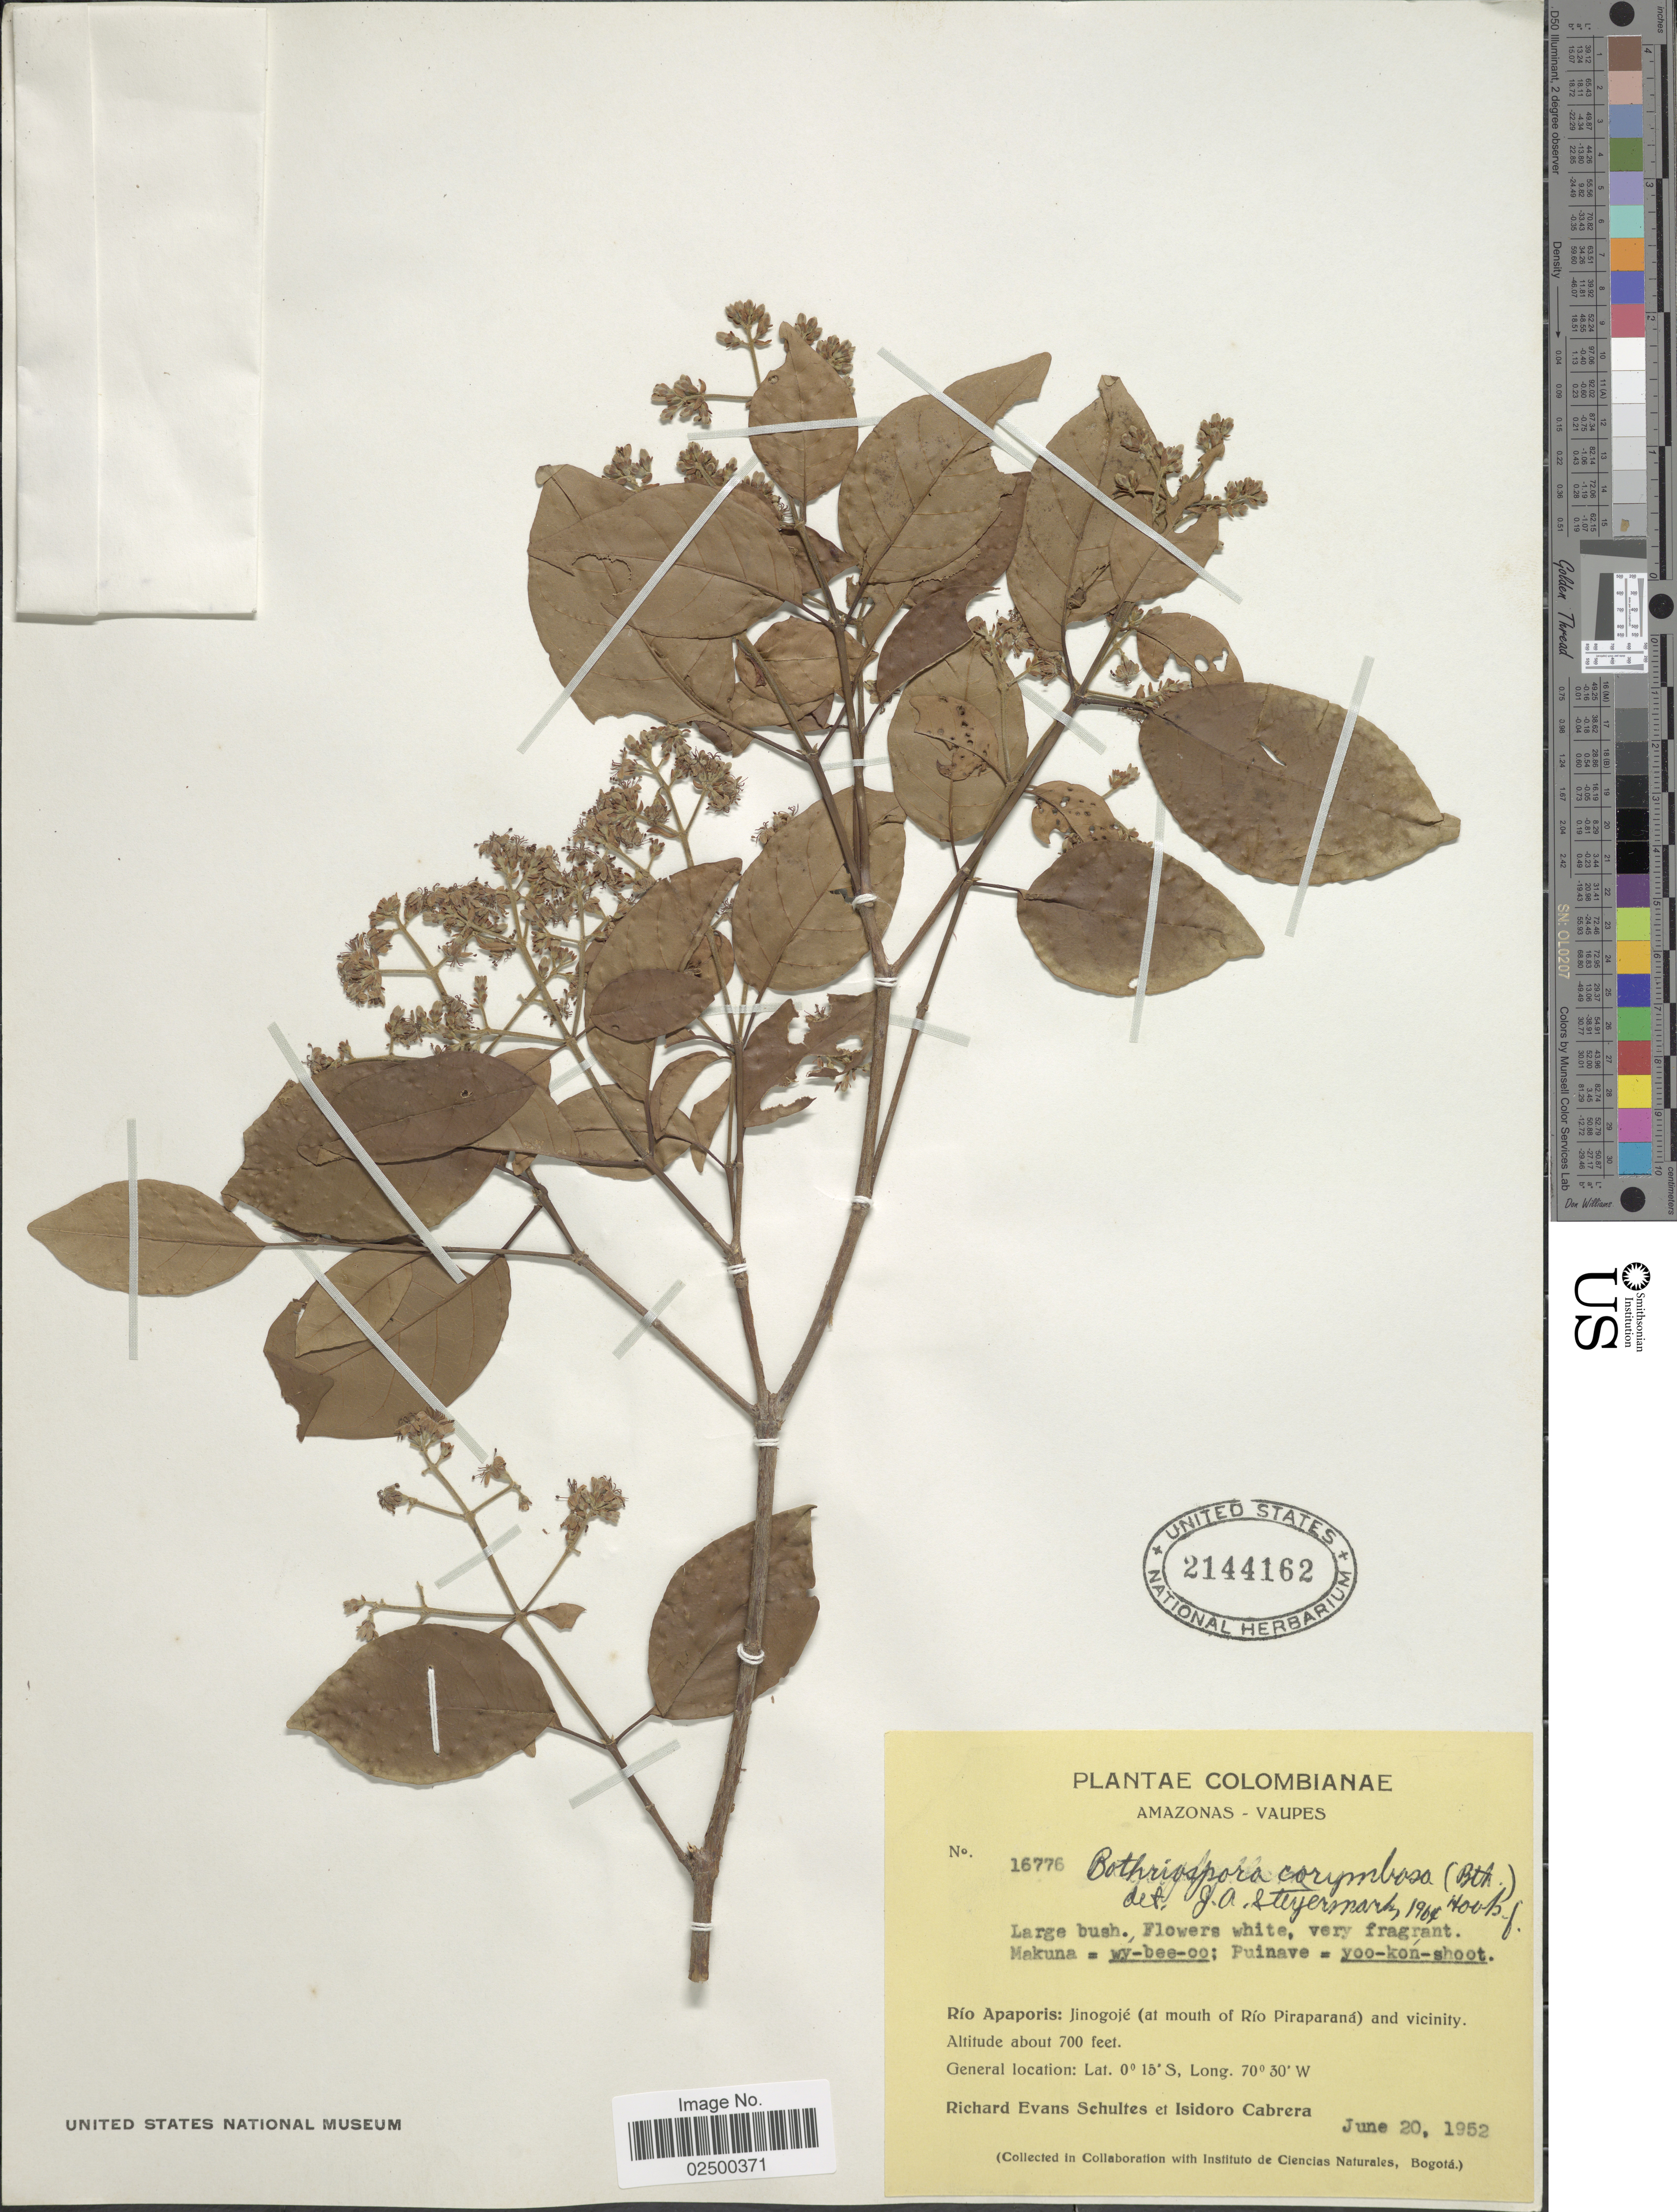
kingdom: Plantae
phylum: Tracheophyta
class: Magnoliopsida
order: Gentianales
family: Rubiaceae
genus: Bothriospora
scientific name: Bothriospora corymbosa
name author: (Benth.) Hook. f.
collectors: R. E. Schultes & I. Cabrera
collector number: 16776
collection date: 1952-06-20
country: Colombia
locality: Amazonas-Vaupes, Rio Apaporis, Jinogoje (at mouth of Rio Piraparana) and vicinity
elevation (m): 213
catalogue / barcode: US 2144162